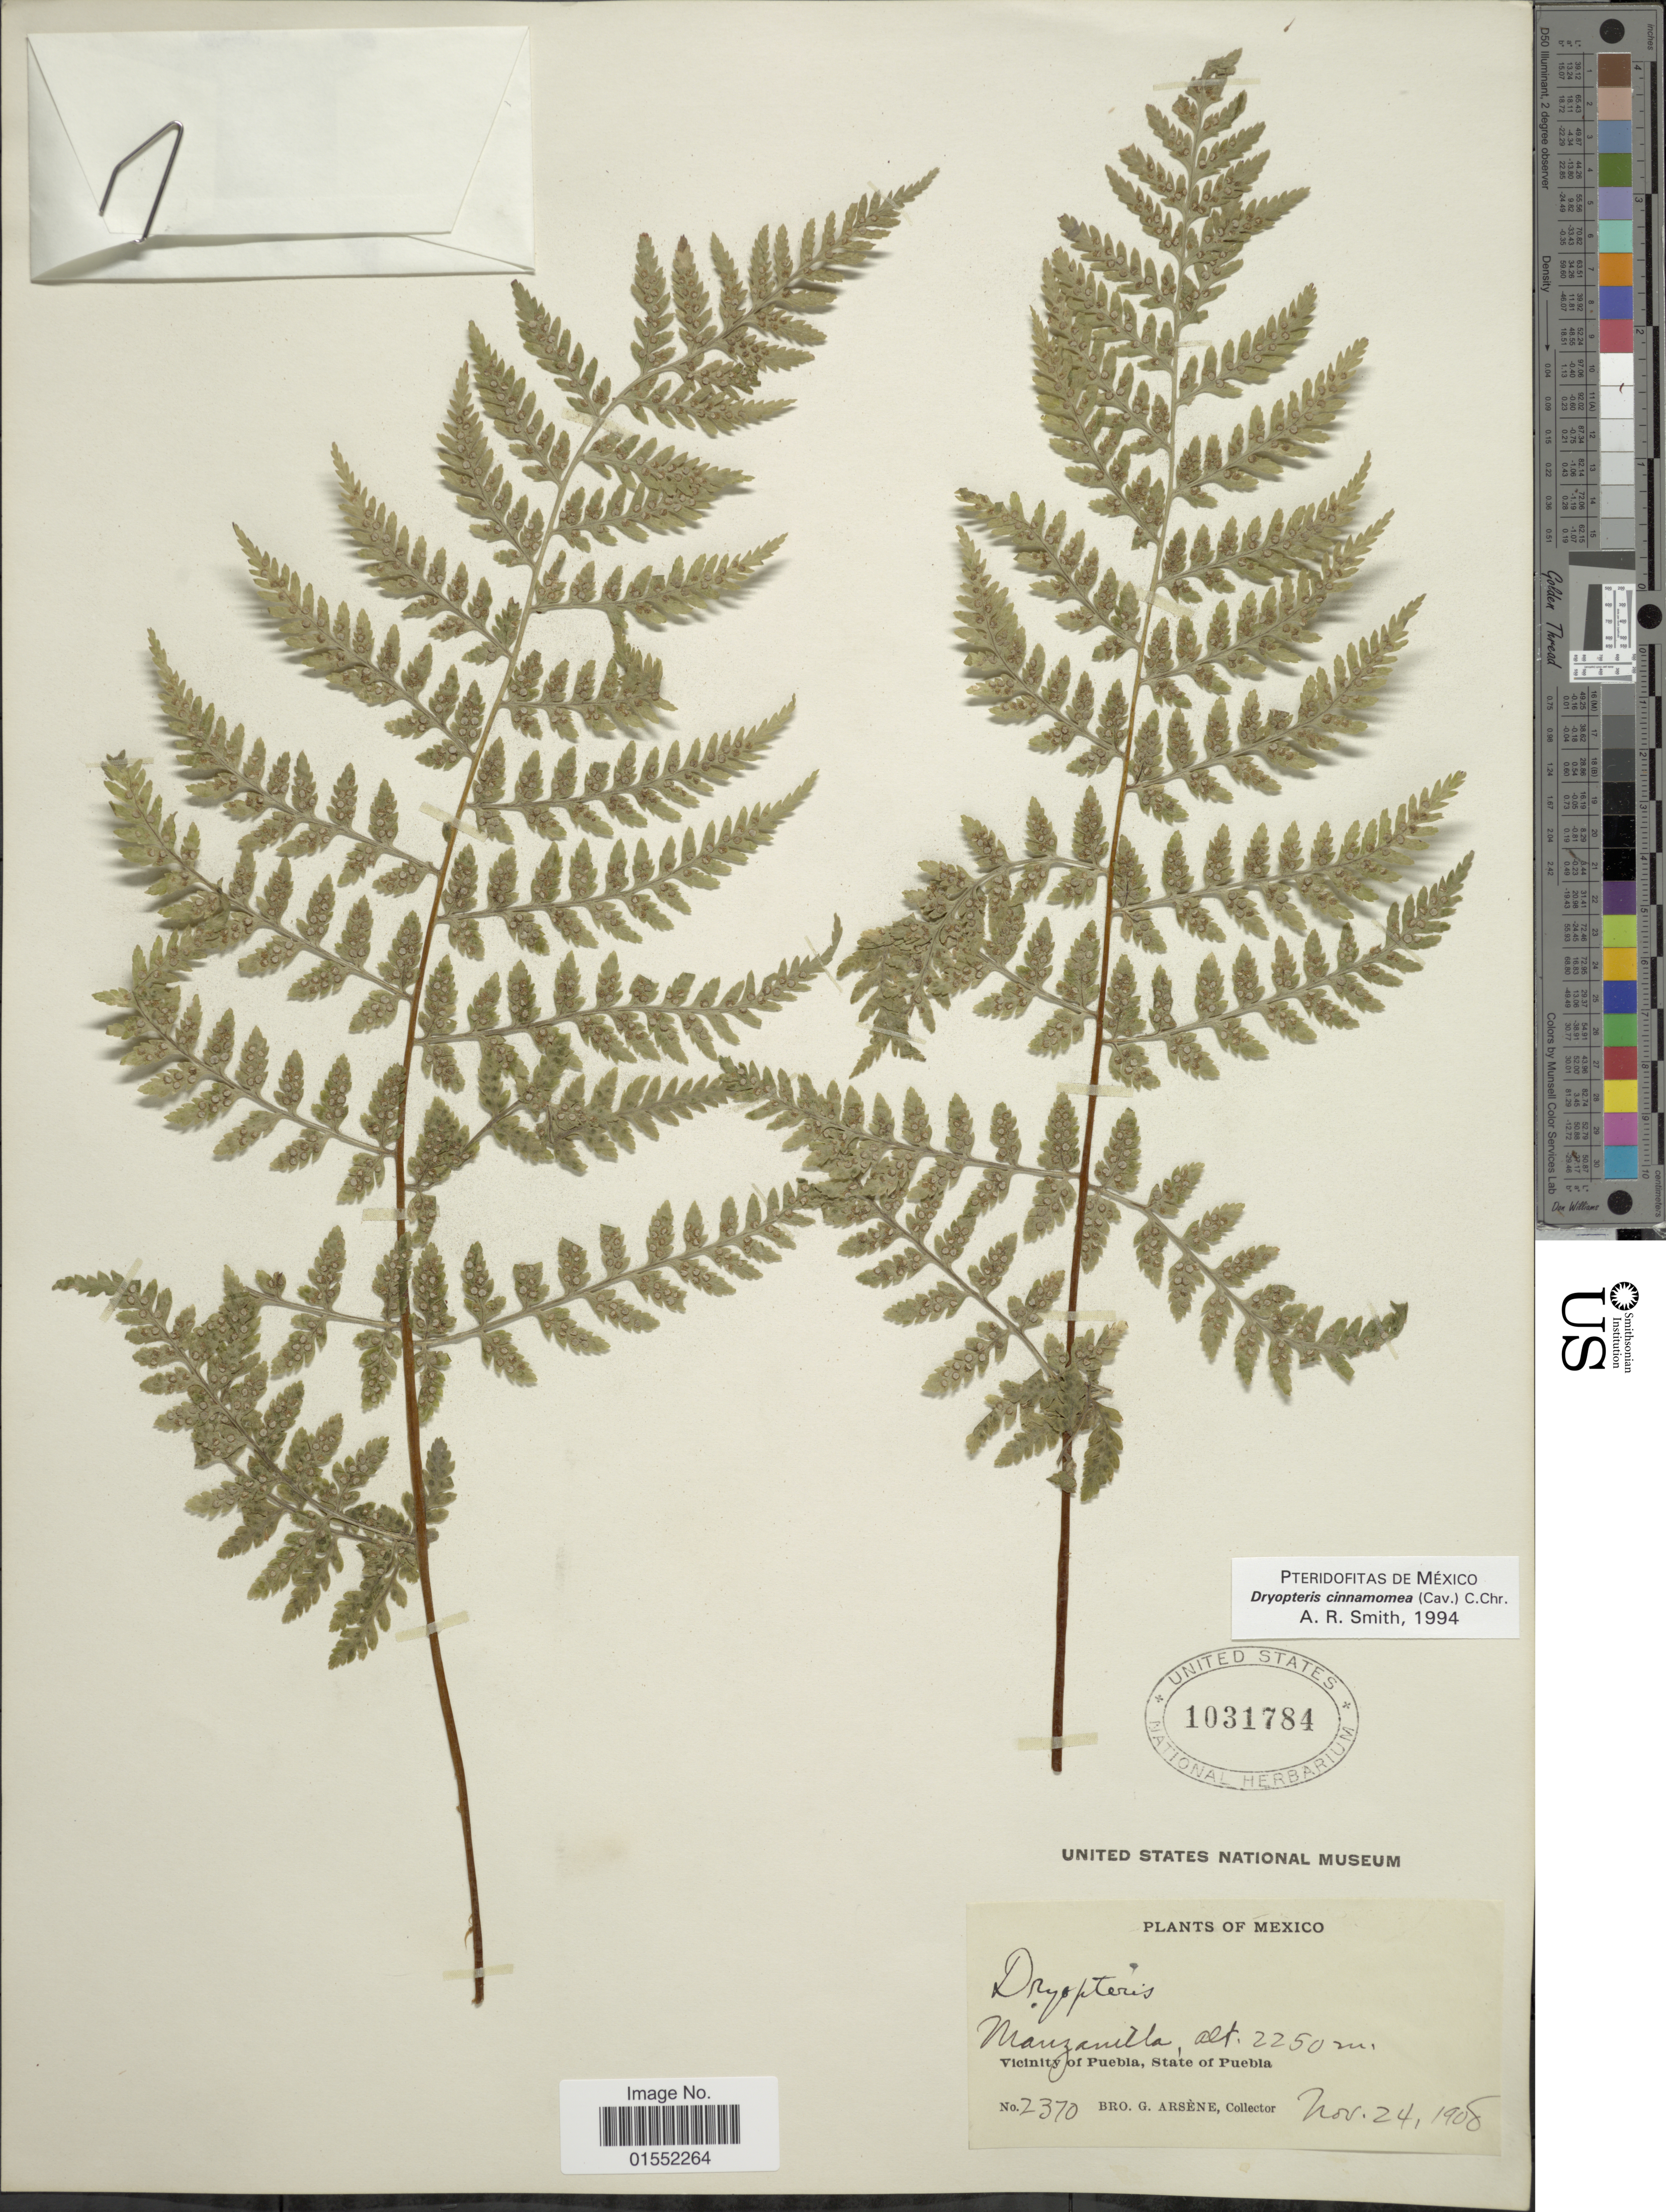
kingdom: Plantae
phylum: Tracheophyta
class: Polypodiopsida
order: Polypodiales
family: Dryopteridaceae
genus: Dryopteris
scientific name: Dryopteris cinnamomea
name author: (Cav.) C. Chr.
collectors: Bro. G. Arsène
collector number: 2370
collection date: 1908-11-24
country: Mexico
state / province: Puebla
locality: Vicinity of Puebla, Manzanilla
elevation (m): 2250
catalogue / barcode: US 1031784